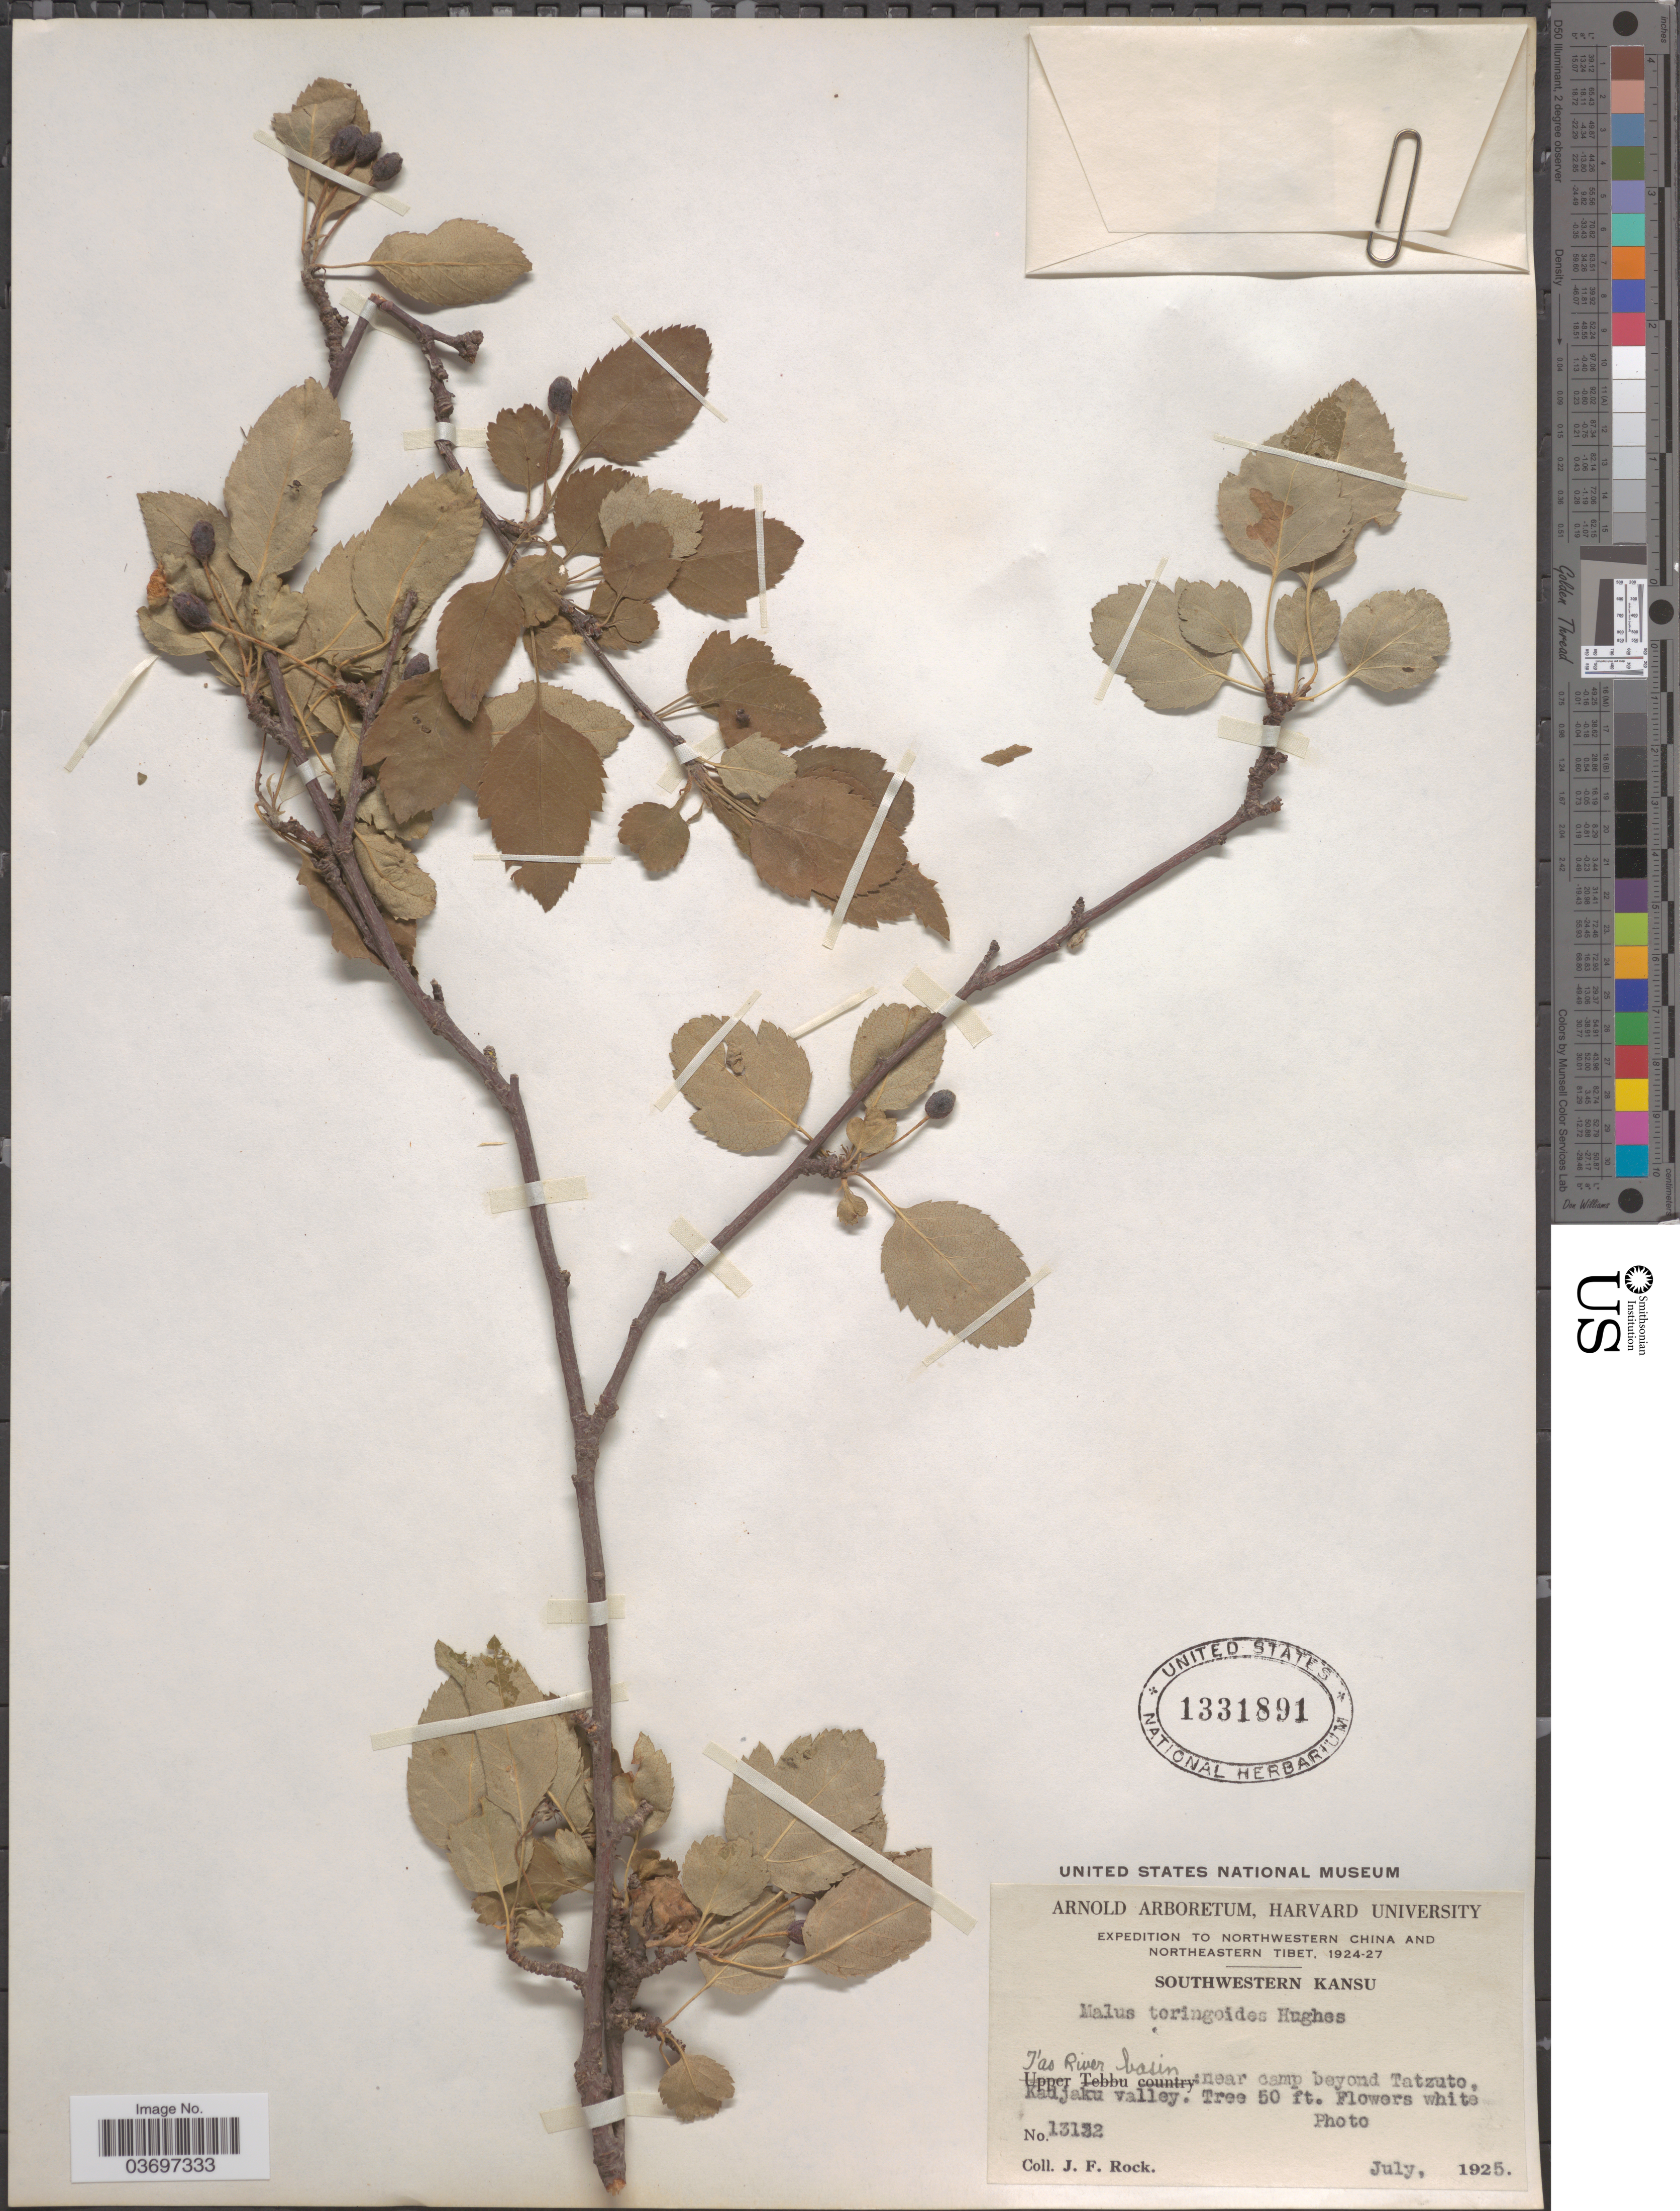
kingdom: Plantae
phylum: Tracheophyta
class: Magnoliopsida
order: Rosales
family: Rosaceae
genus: Malus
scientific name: Malus toringoides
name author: (Rehder) Hughes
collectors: J. Rock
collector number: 13122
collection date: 1925-07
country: China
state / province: Gansu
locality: Southwestern Kansu. T'ao River basin: near camp beyond Tatzuto. Kadjaku valley.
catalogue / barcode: US 1331891